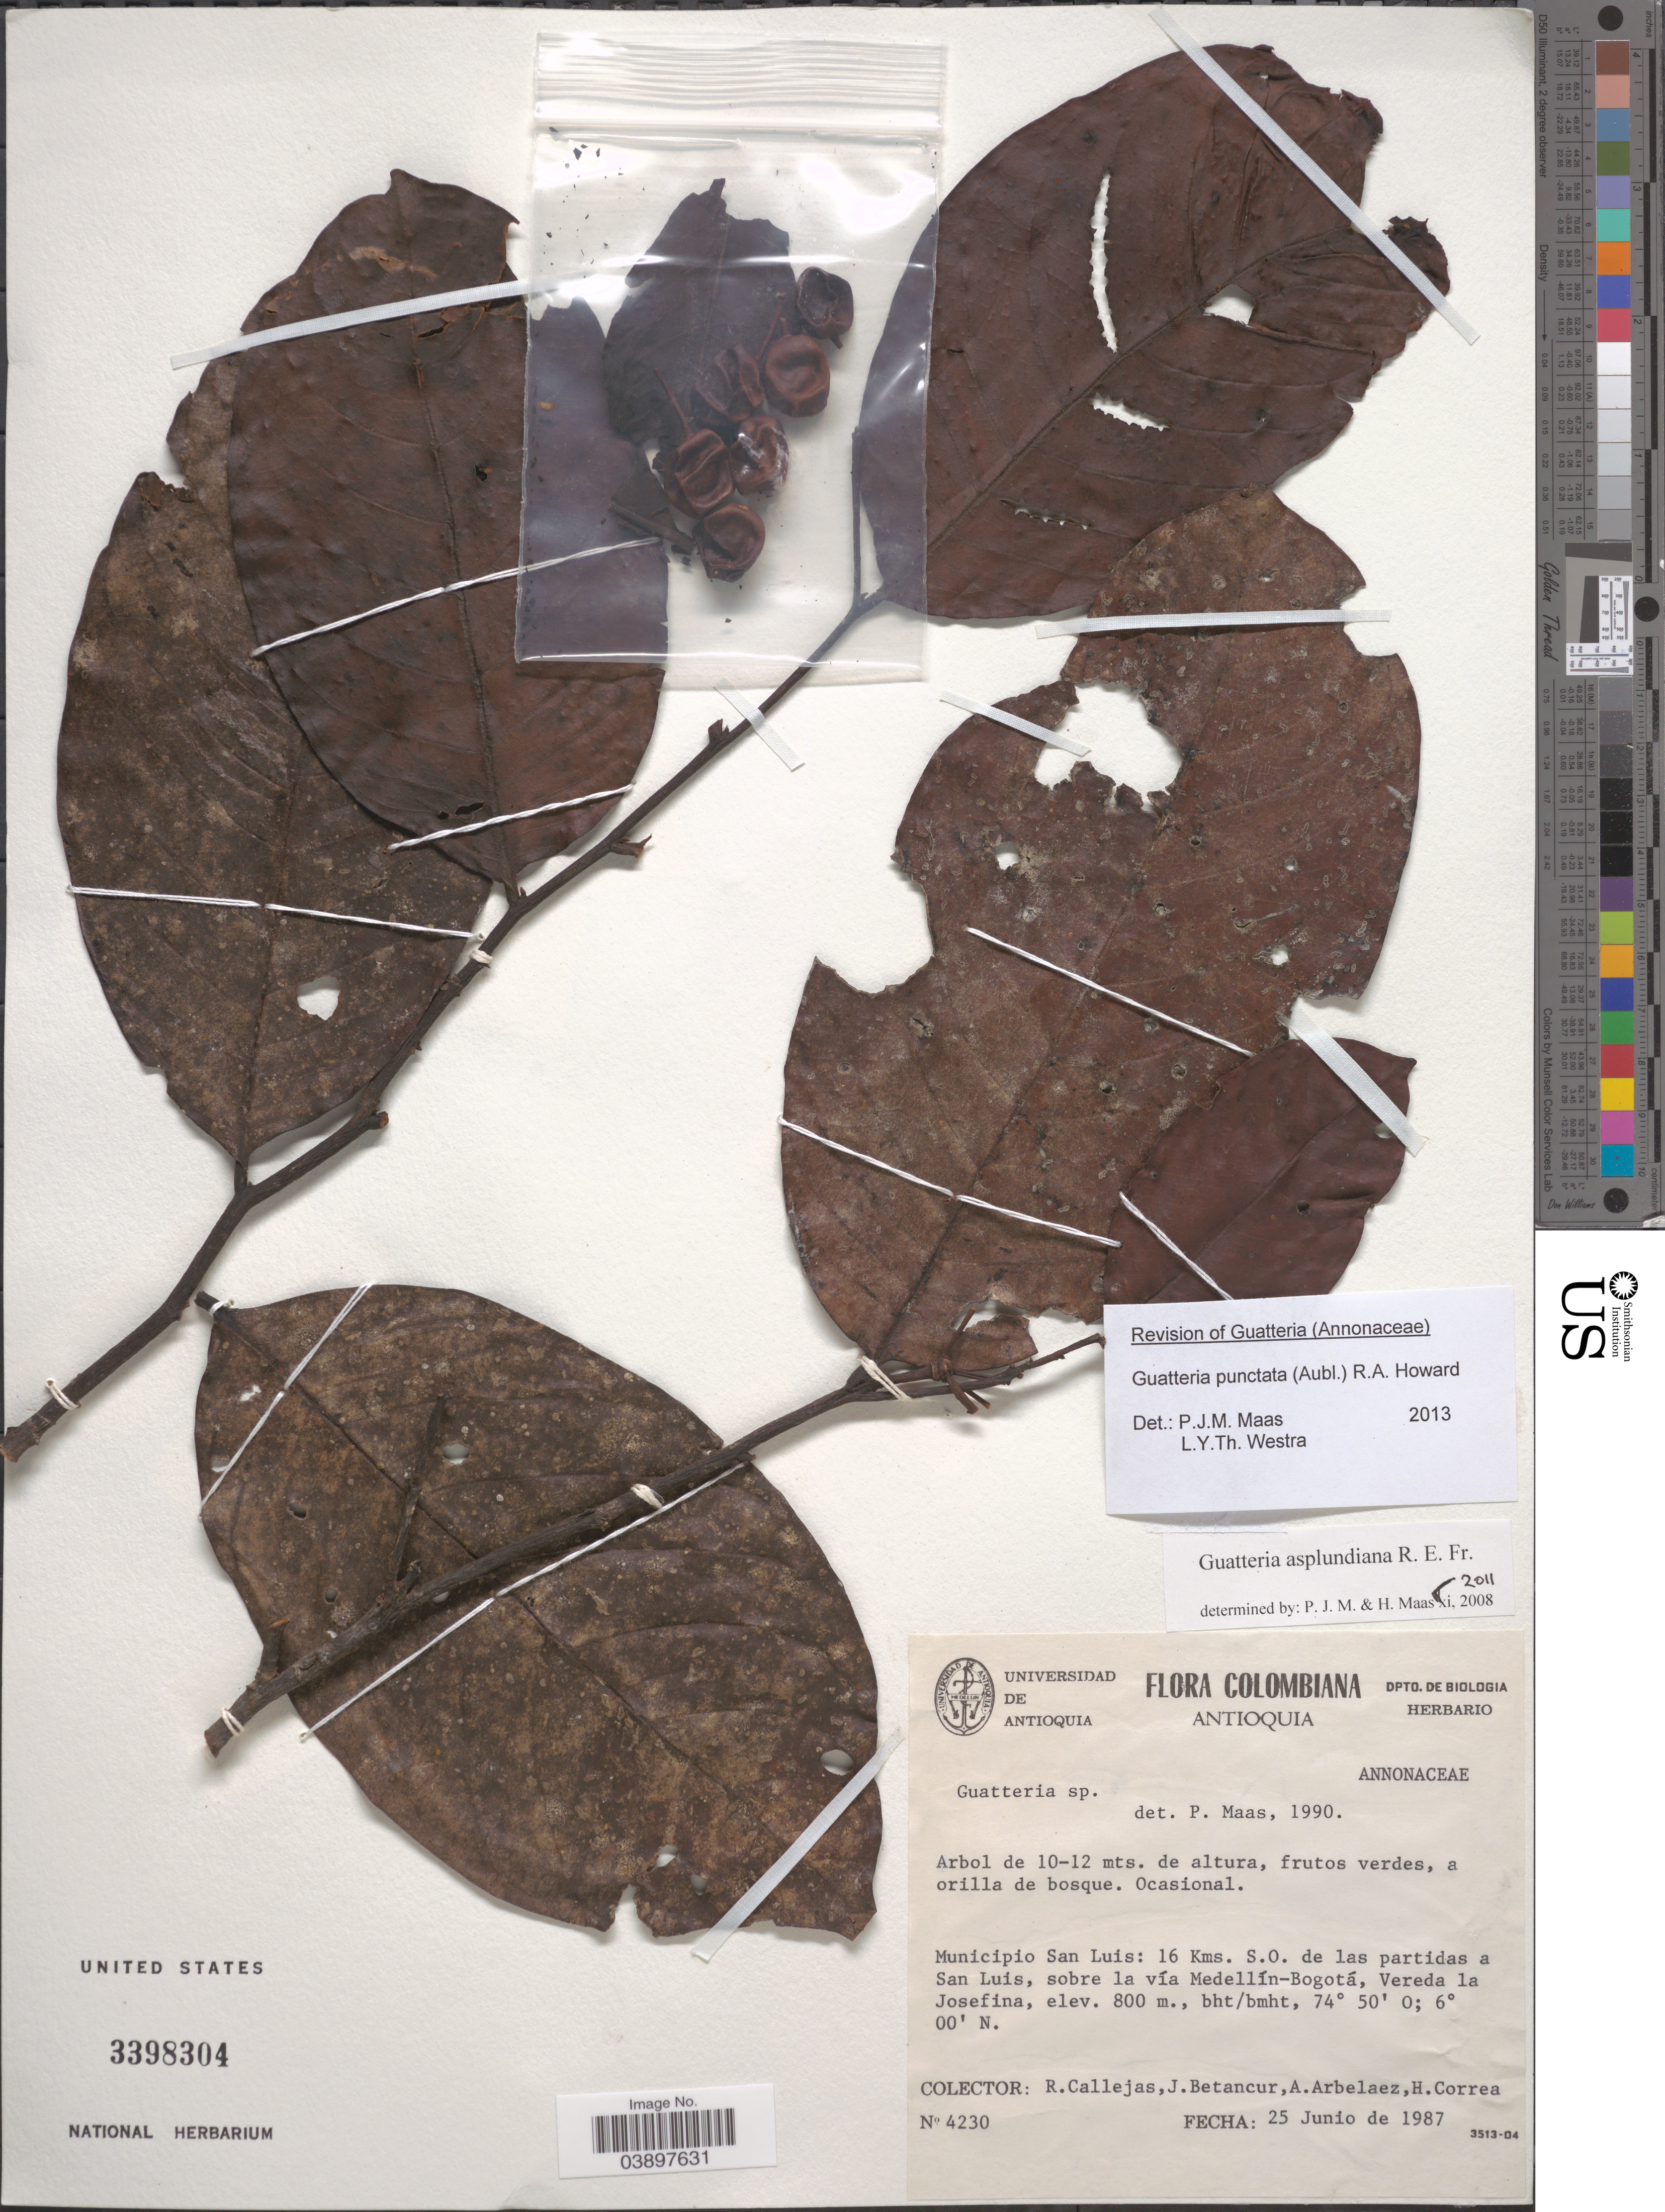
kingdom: Plantae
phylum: Tracheophyta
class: Magnoliopsida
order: Magnoliales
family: Annonaceae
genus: Guatteria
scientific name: Guatteria punctata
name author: (Aubl.) R.A. Howard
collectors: R. Callejas, J. Betancur, A. Arbelaez & H. Correa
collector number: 4230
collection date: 1987-06-25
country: Colombia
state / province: Antioquia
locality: Municipio San Luis: 16 Kms. S.O. de las partidas a San Luis, sobre la vía Medellín-Bogotá, Vereda la Josefina.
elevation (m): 800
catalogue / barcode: US 3398304